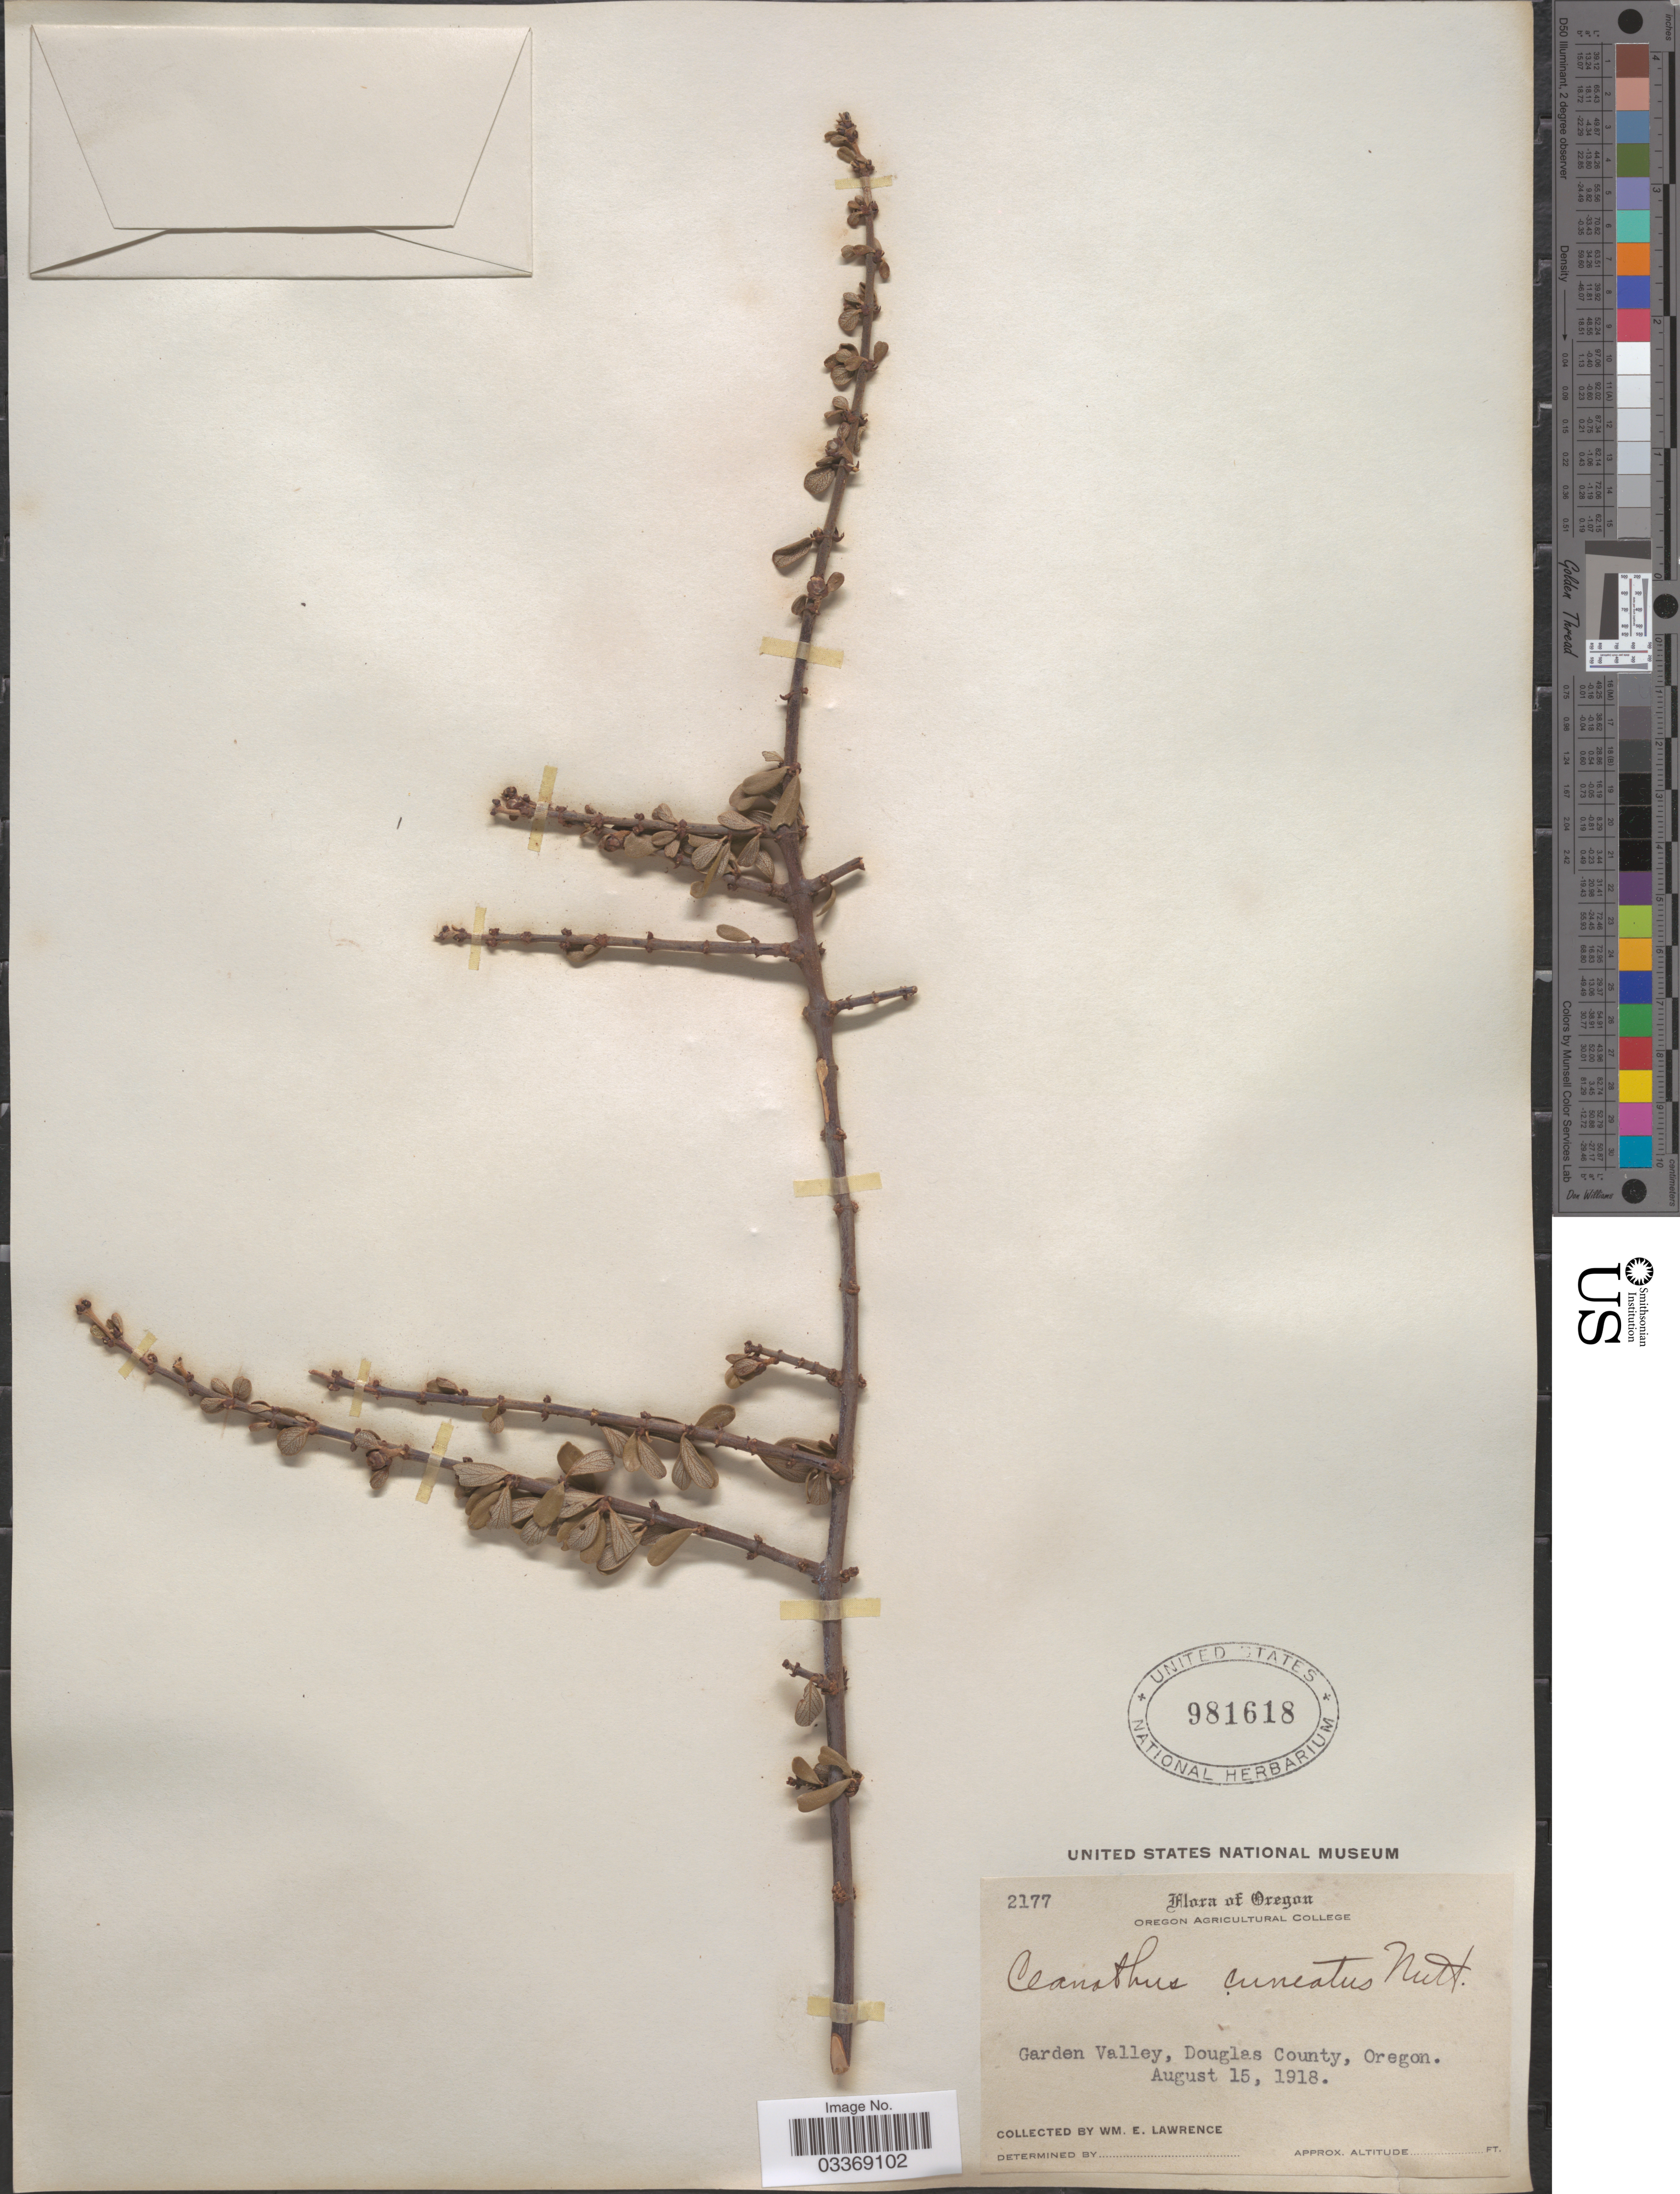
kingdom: Plantae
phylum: Tracheophyta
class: Magnoliopsida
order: Rosales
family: Rhamnaceae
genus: Ceanothus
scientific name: Ceanothus cuneatus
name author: (Hook.) Nutt.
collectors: W. Lawrence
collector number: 2177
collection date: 1918-08-15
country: United States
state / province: Oregon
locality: Garden Valley, Douglas County.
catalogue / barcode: US 981618